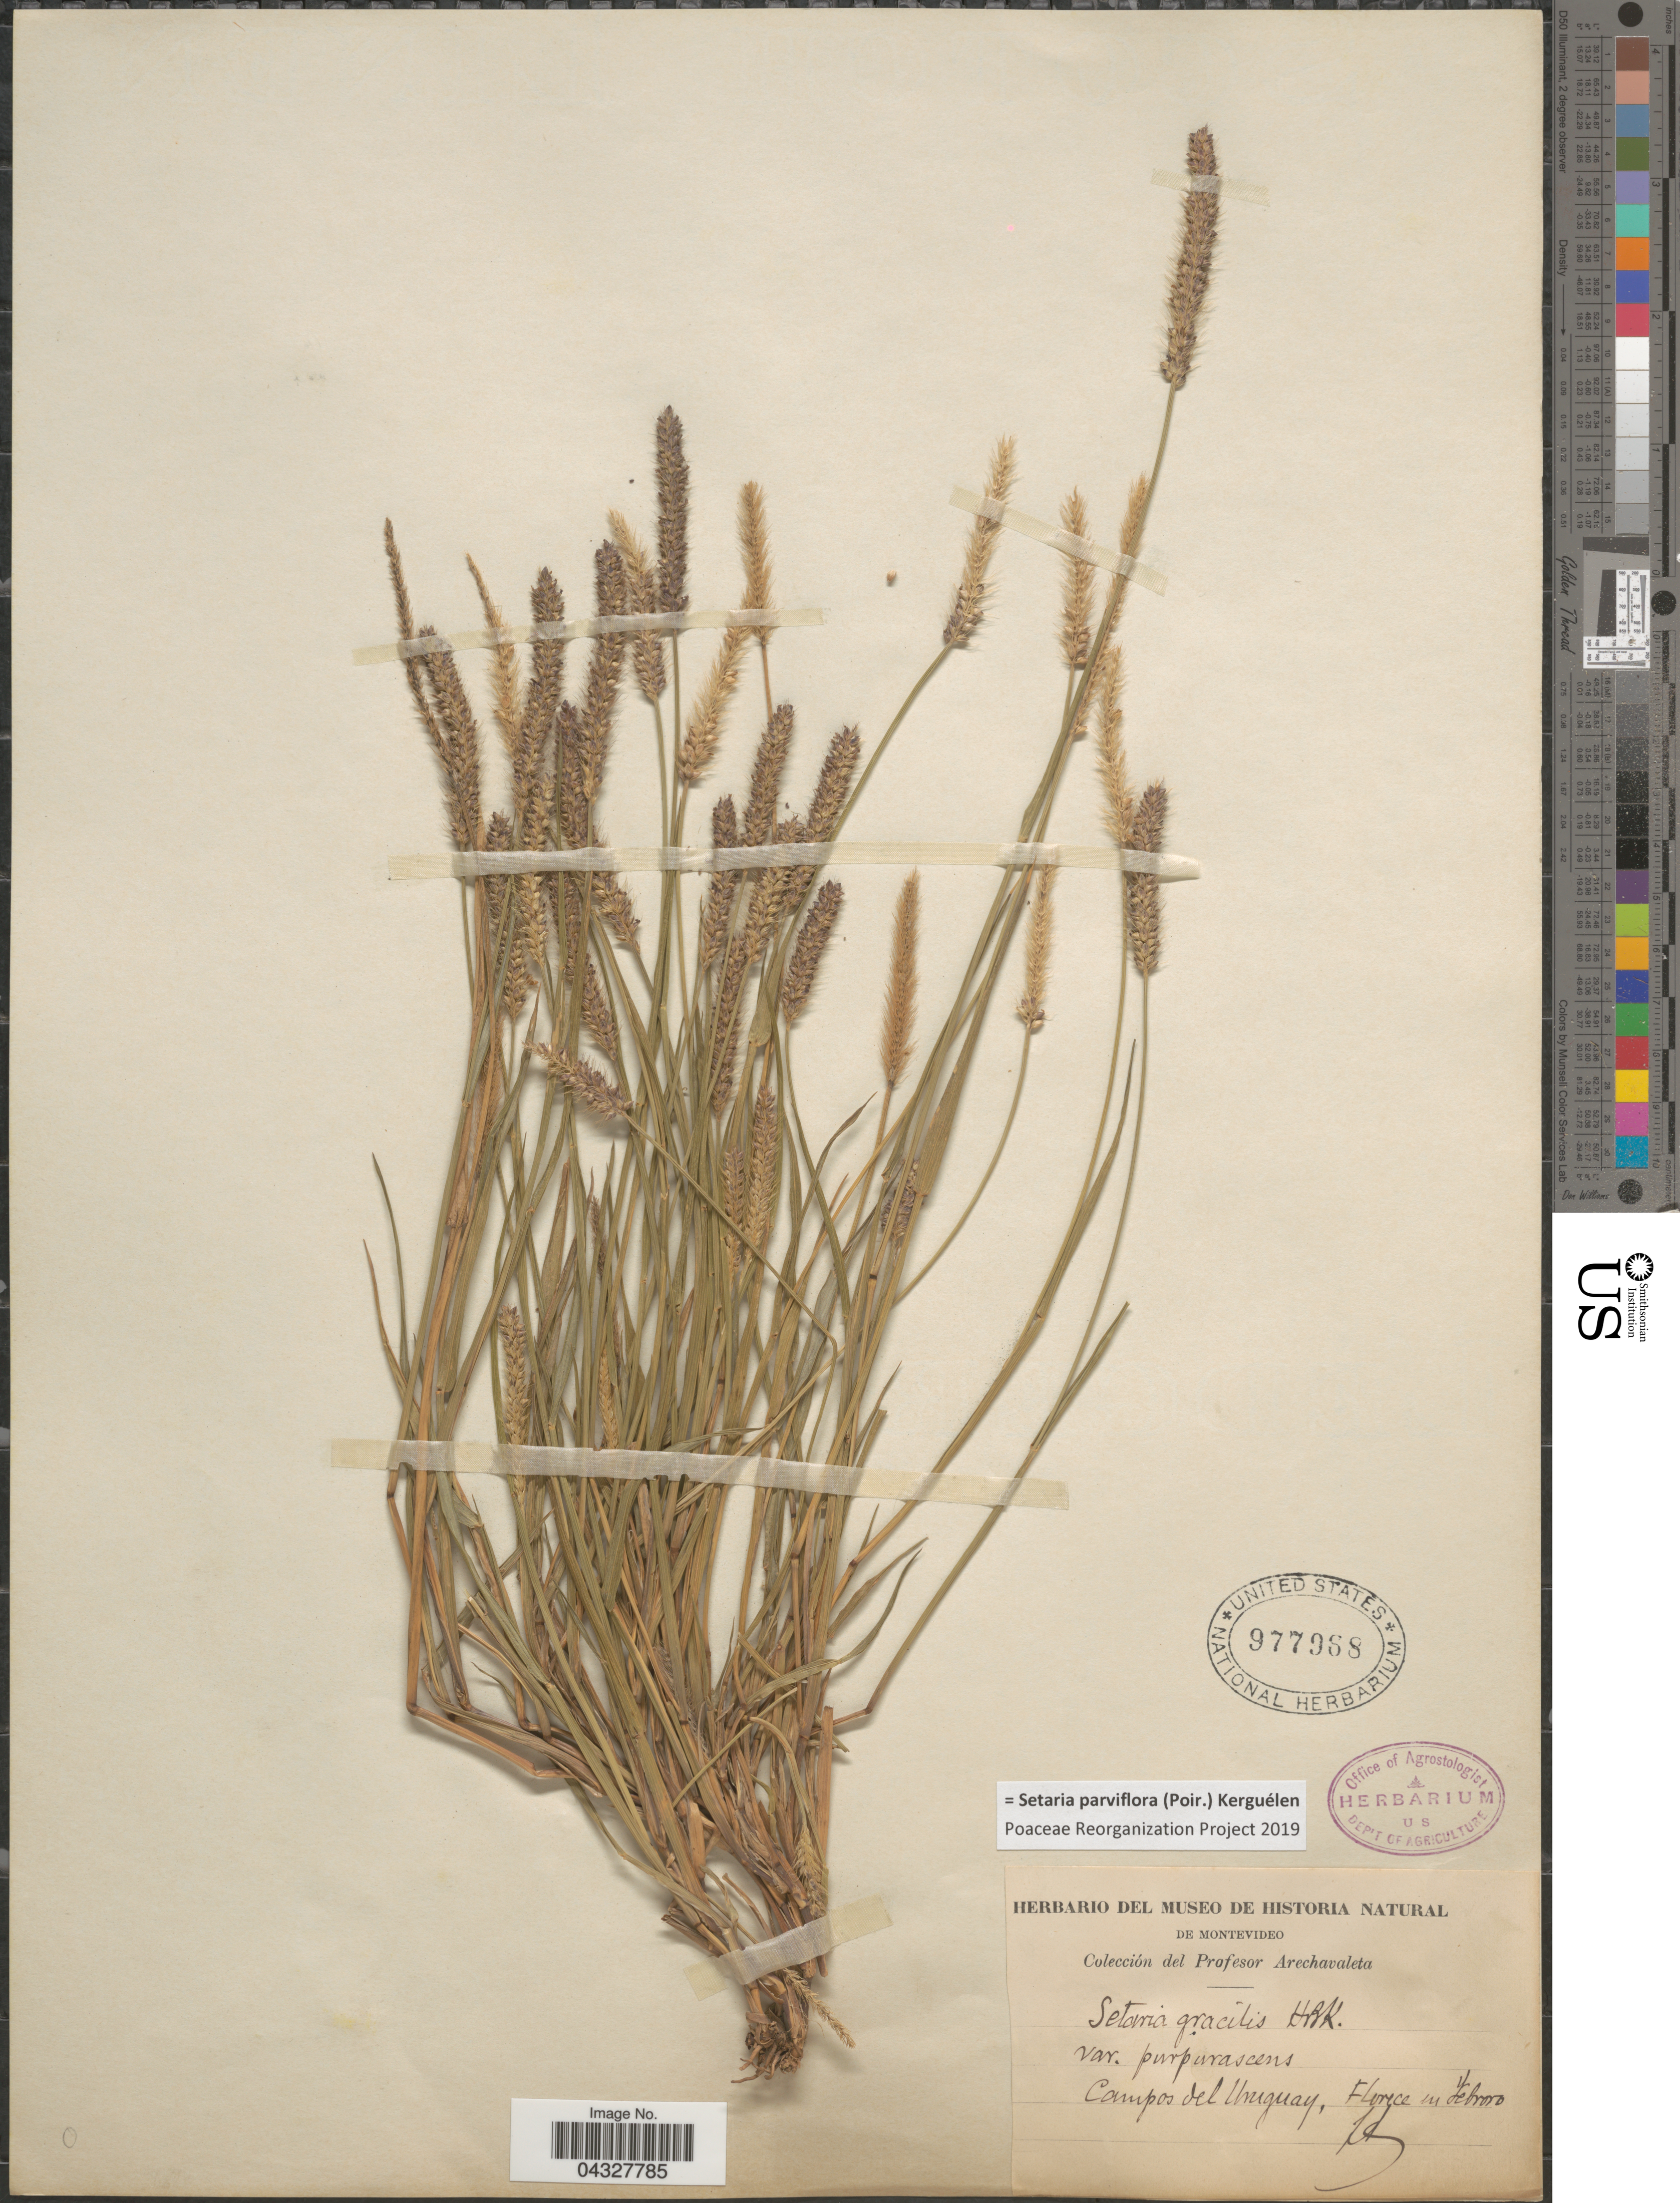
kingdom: Plantae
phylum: Tracheophyta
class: Liliopsida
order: Poales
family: Poaceae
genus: Setaria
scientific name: Setaria parviflora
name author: (Poir.) Kerguélen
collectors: Arechavaleta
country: Uruguay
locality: Campo del Uruguay.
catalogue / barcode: US 977968